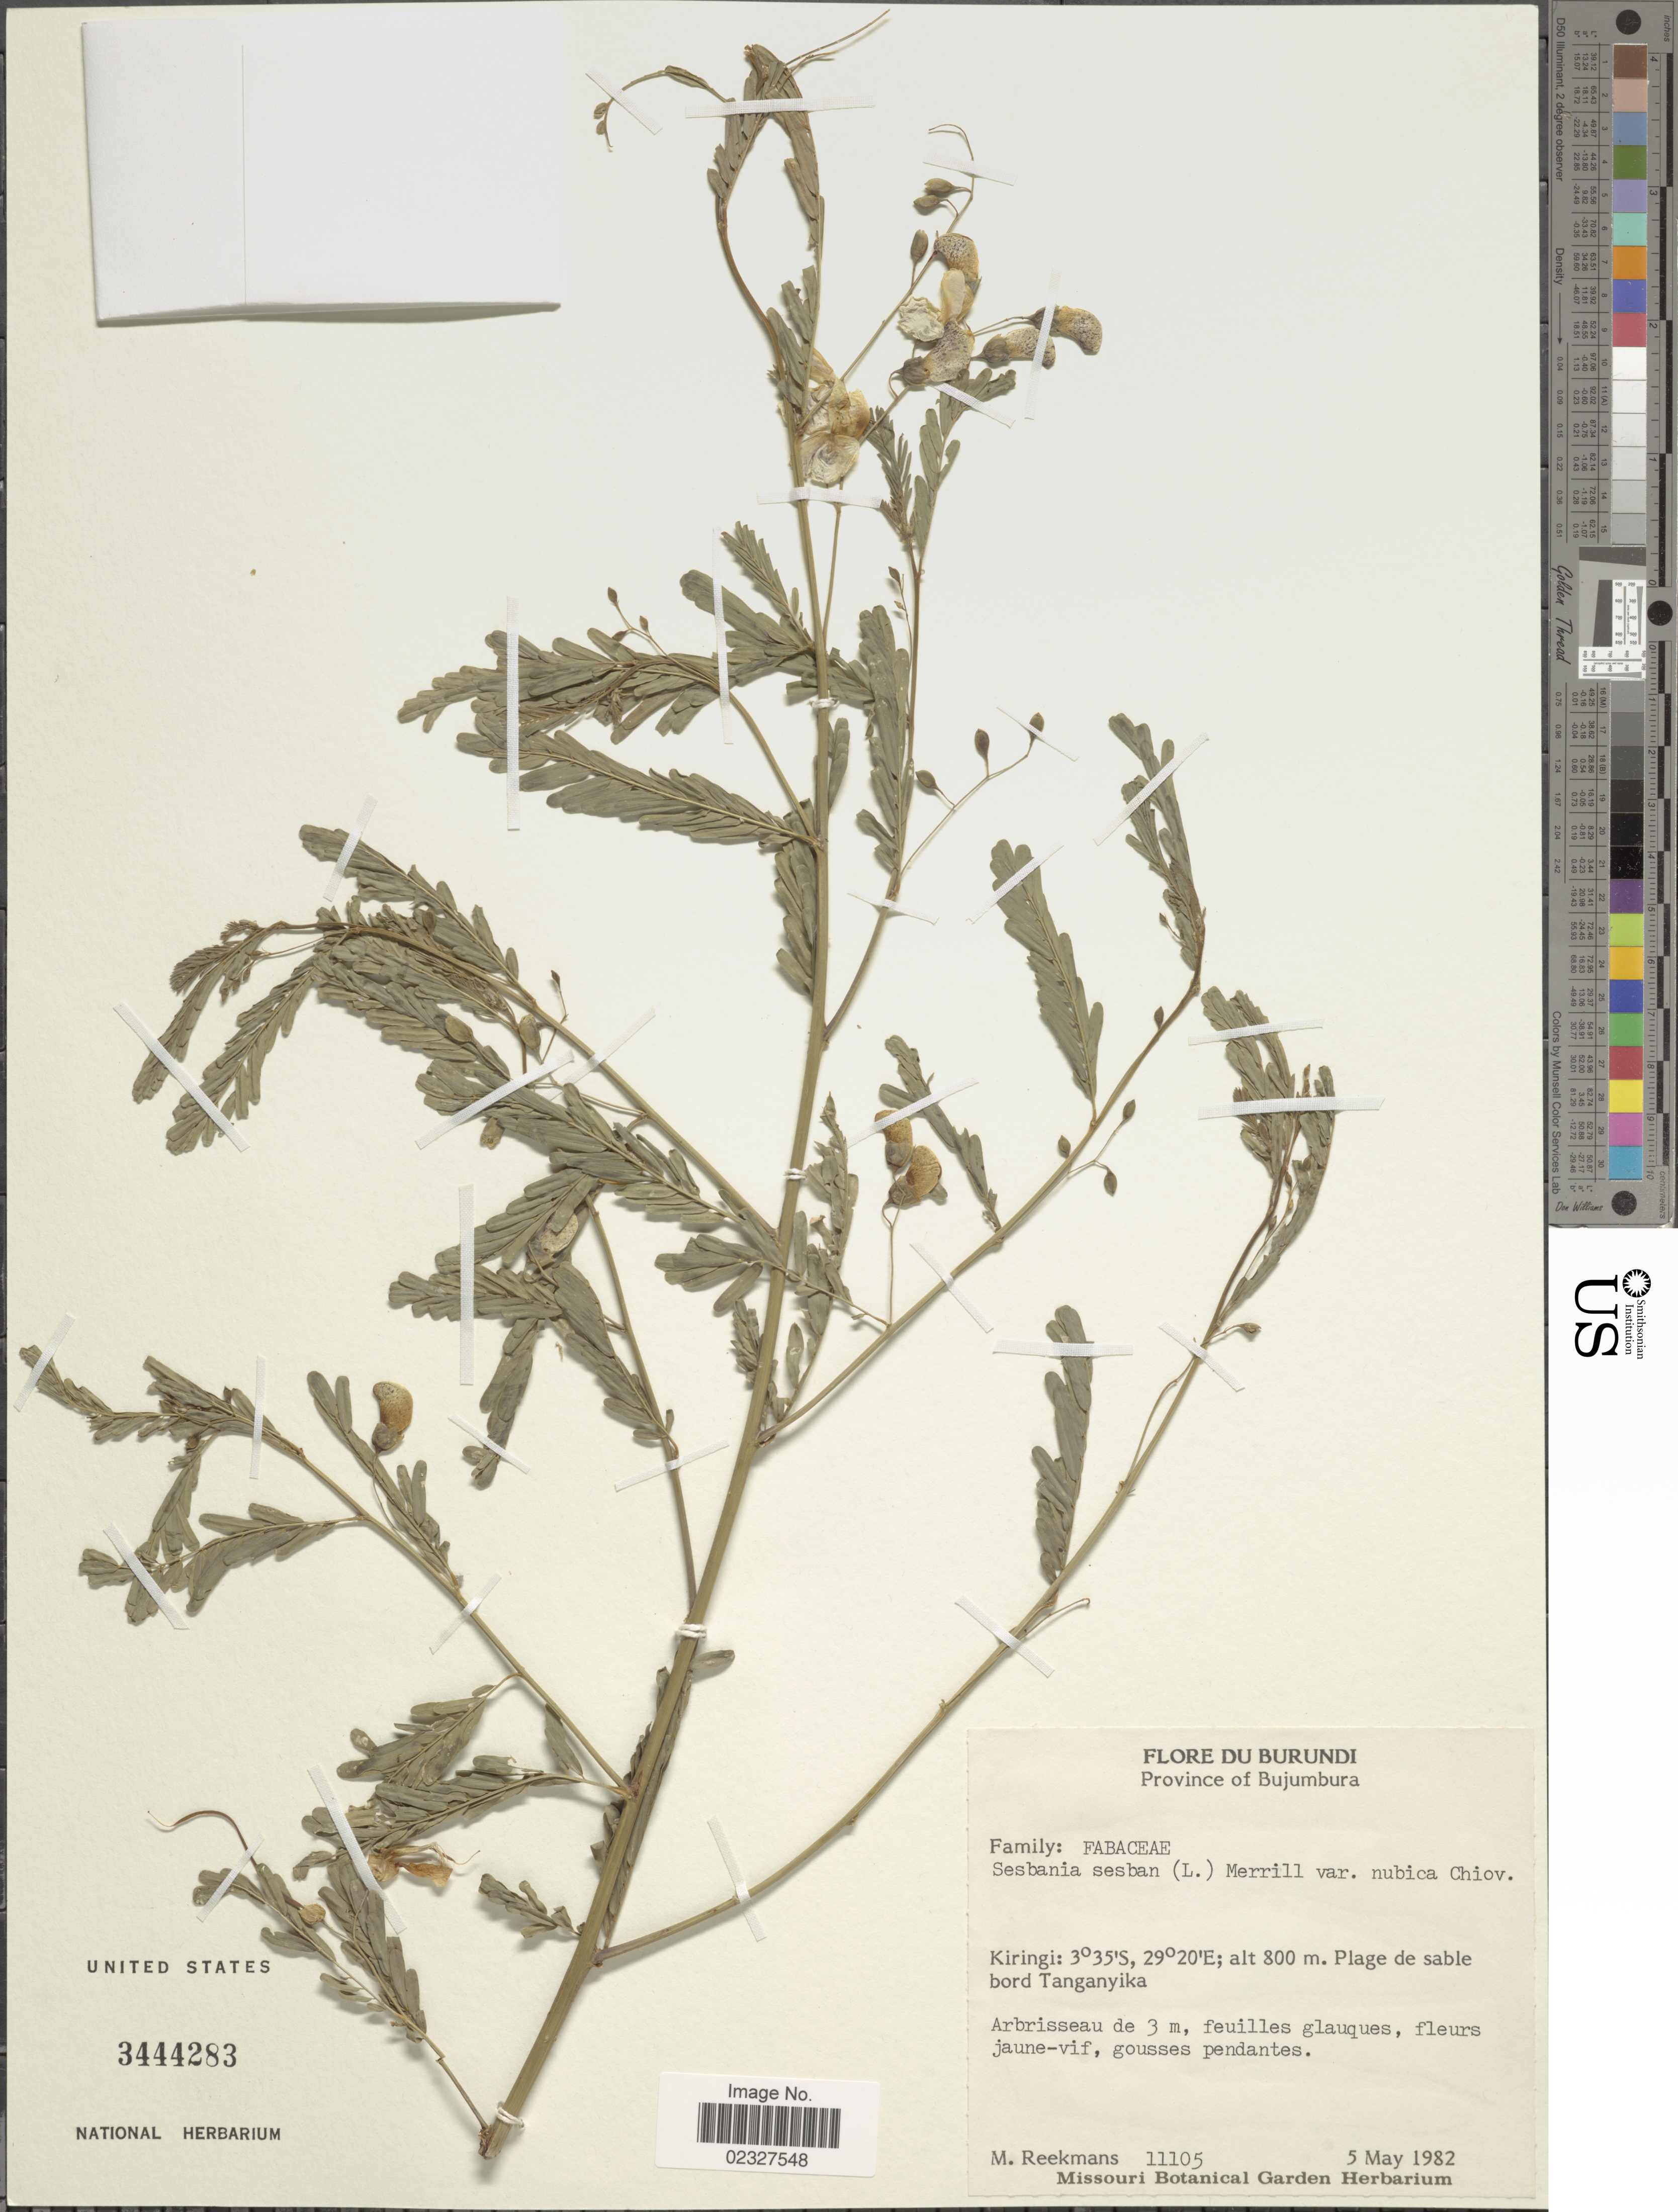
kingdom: Plantae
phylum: Tracheophyta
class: Magnoliopsida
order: Fabales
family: Fabaceae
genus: Sesbania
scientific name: Sesbania sesban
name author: (L.) Merr.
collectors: M. Reekmans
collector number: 11105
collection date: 1982-05-05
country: Burundi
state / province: Bujumura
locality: Du Burndi, Kiringi: plage de sable bord Tanganyika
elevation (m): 800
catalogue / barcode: US 3444283